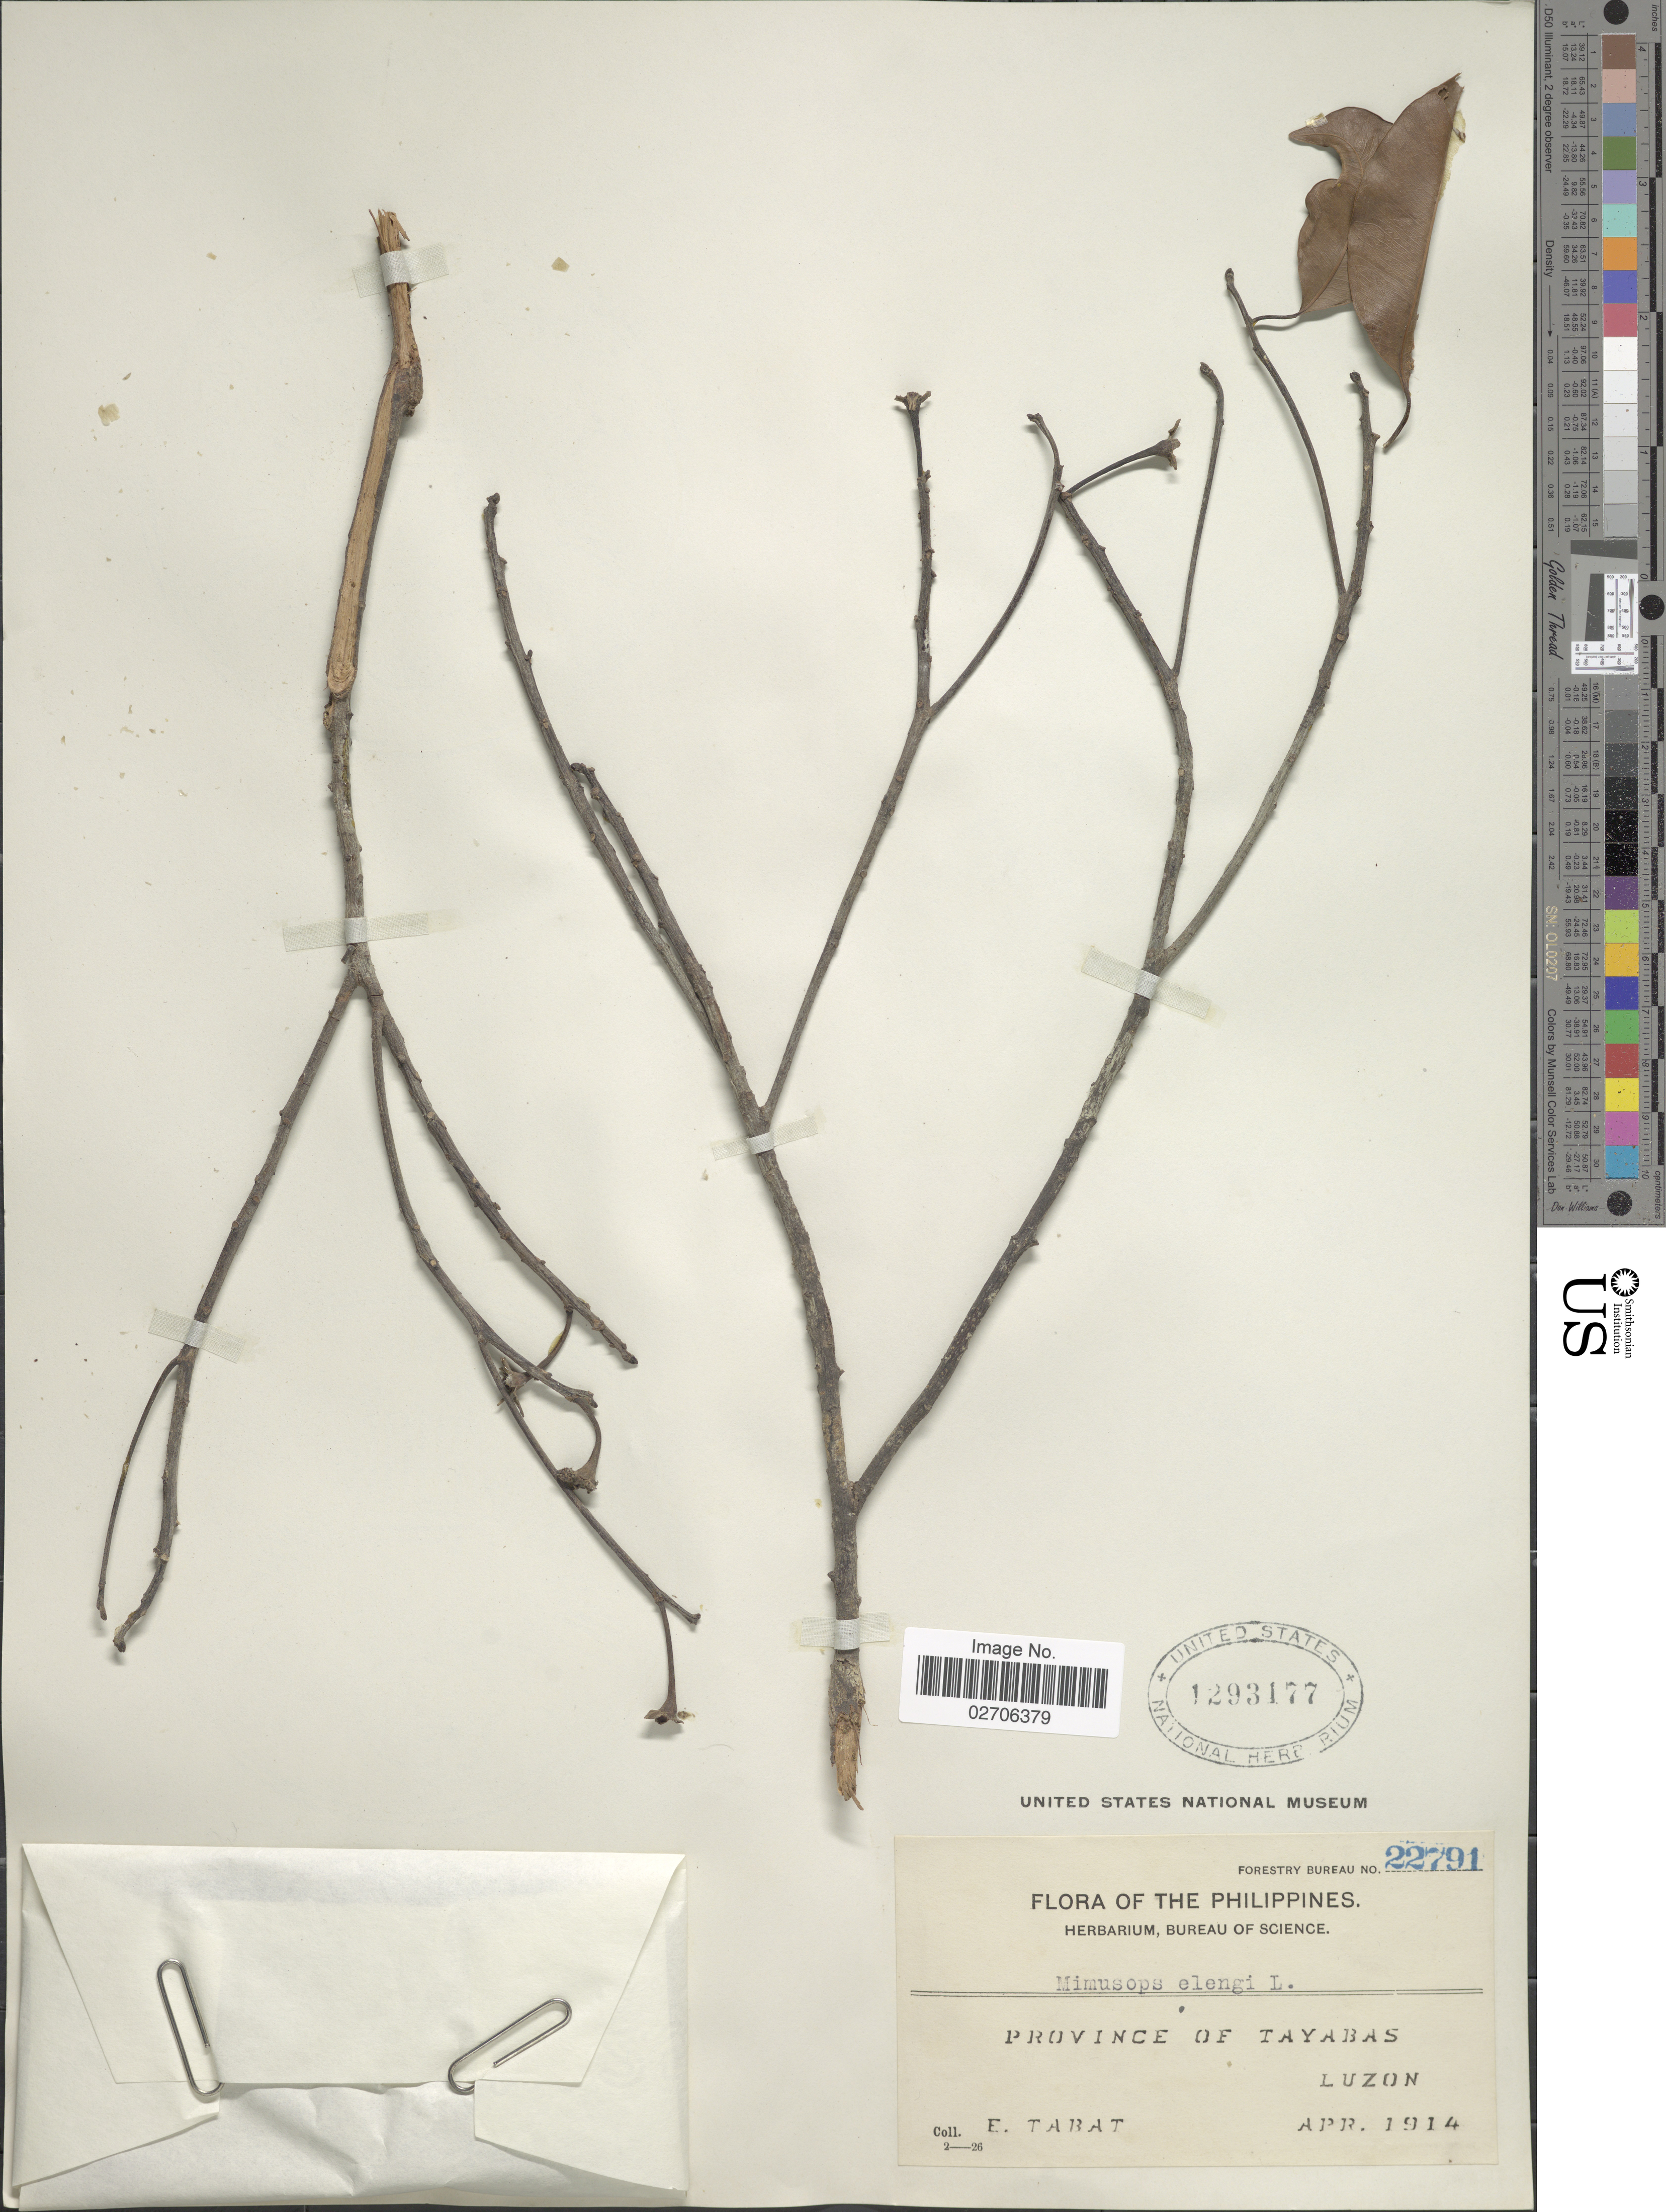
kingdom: Plantae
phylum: Tracheophyta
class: Magnoliopsida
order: Ericales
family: Sapotaceae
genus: Mimusops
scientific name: Mimusops djave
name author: Engl.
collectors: E. Tabat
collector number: Forestry Bureau 22791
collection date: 1914-04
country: Philippines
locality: Province of Tayabas, Luzon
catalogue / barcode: US 1293177